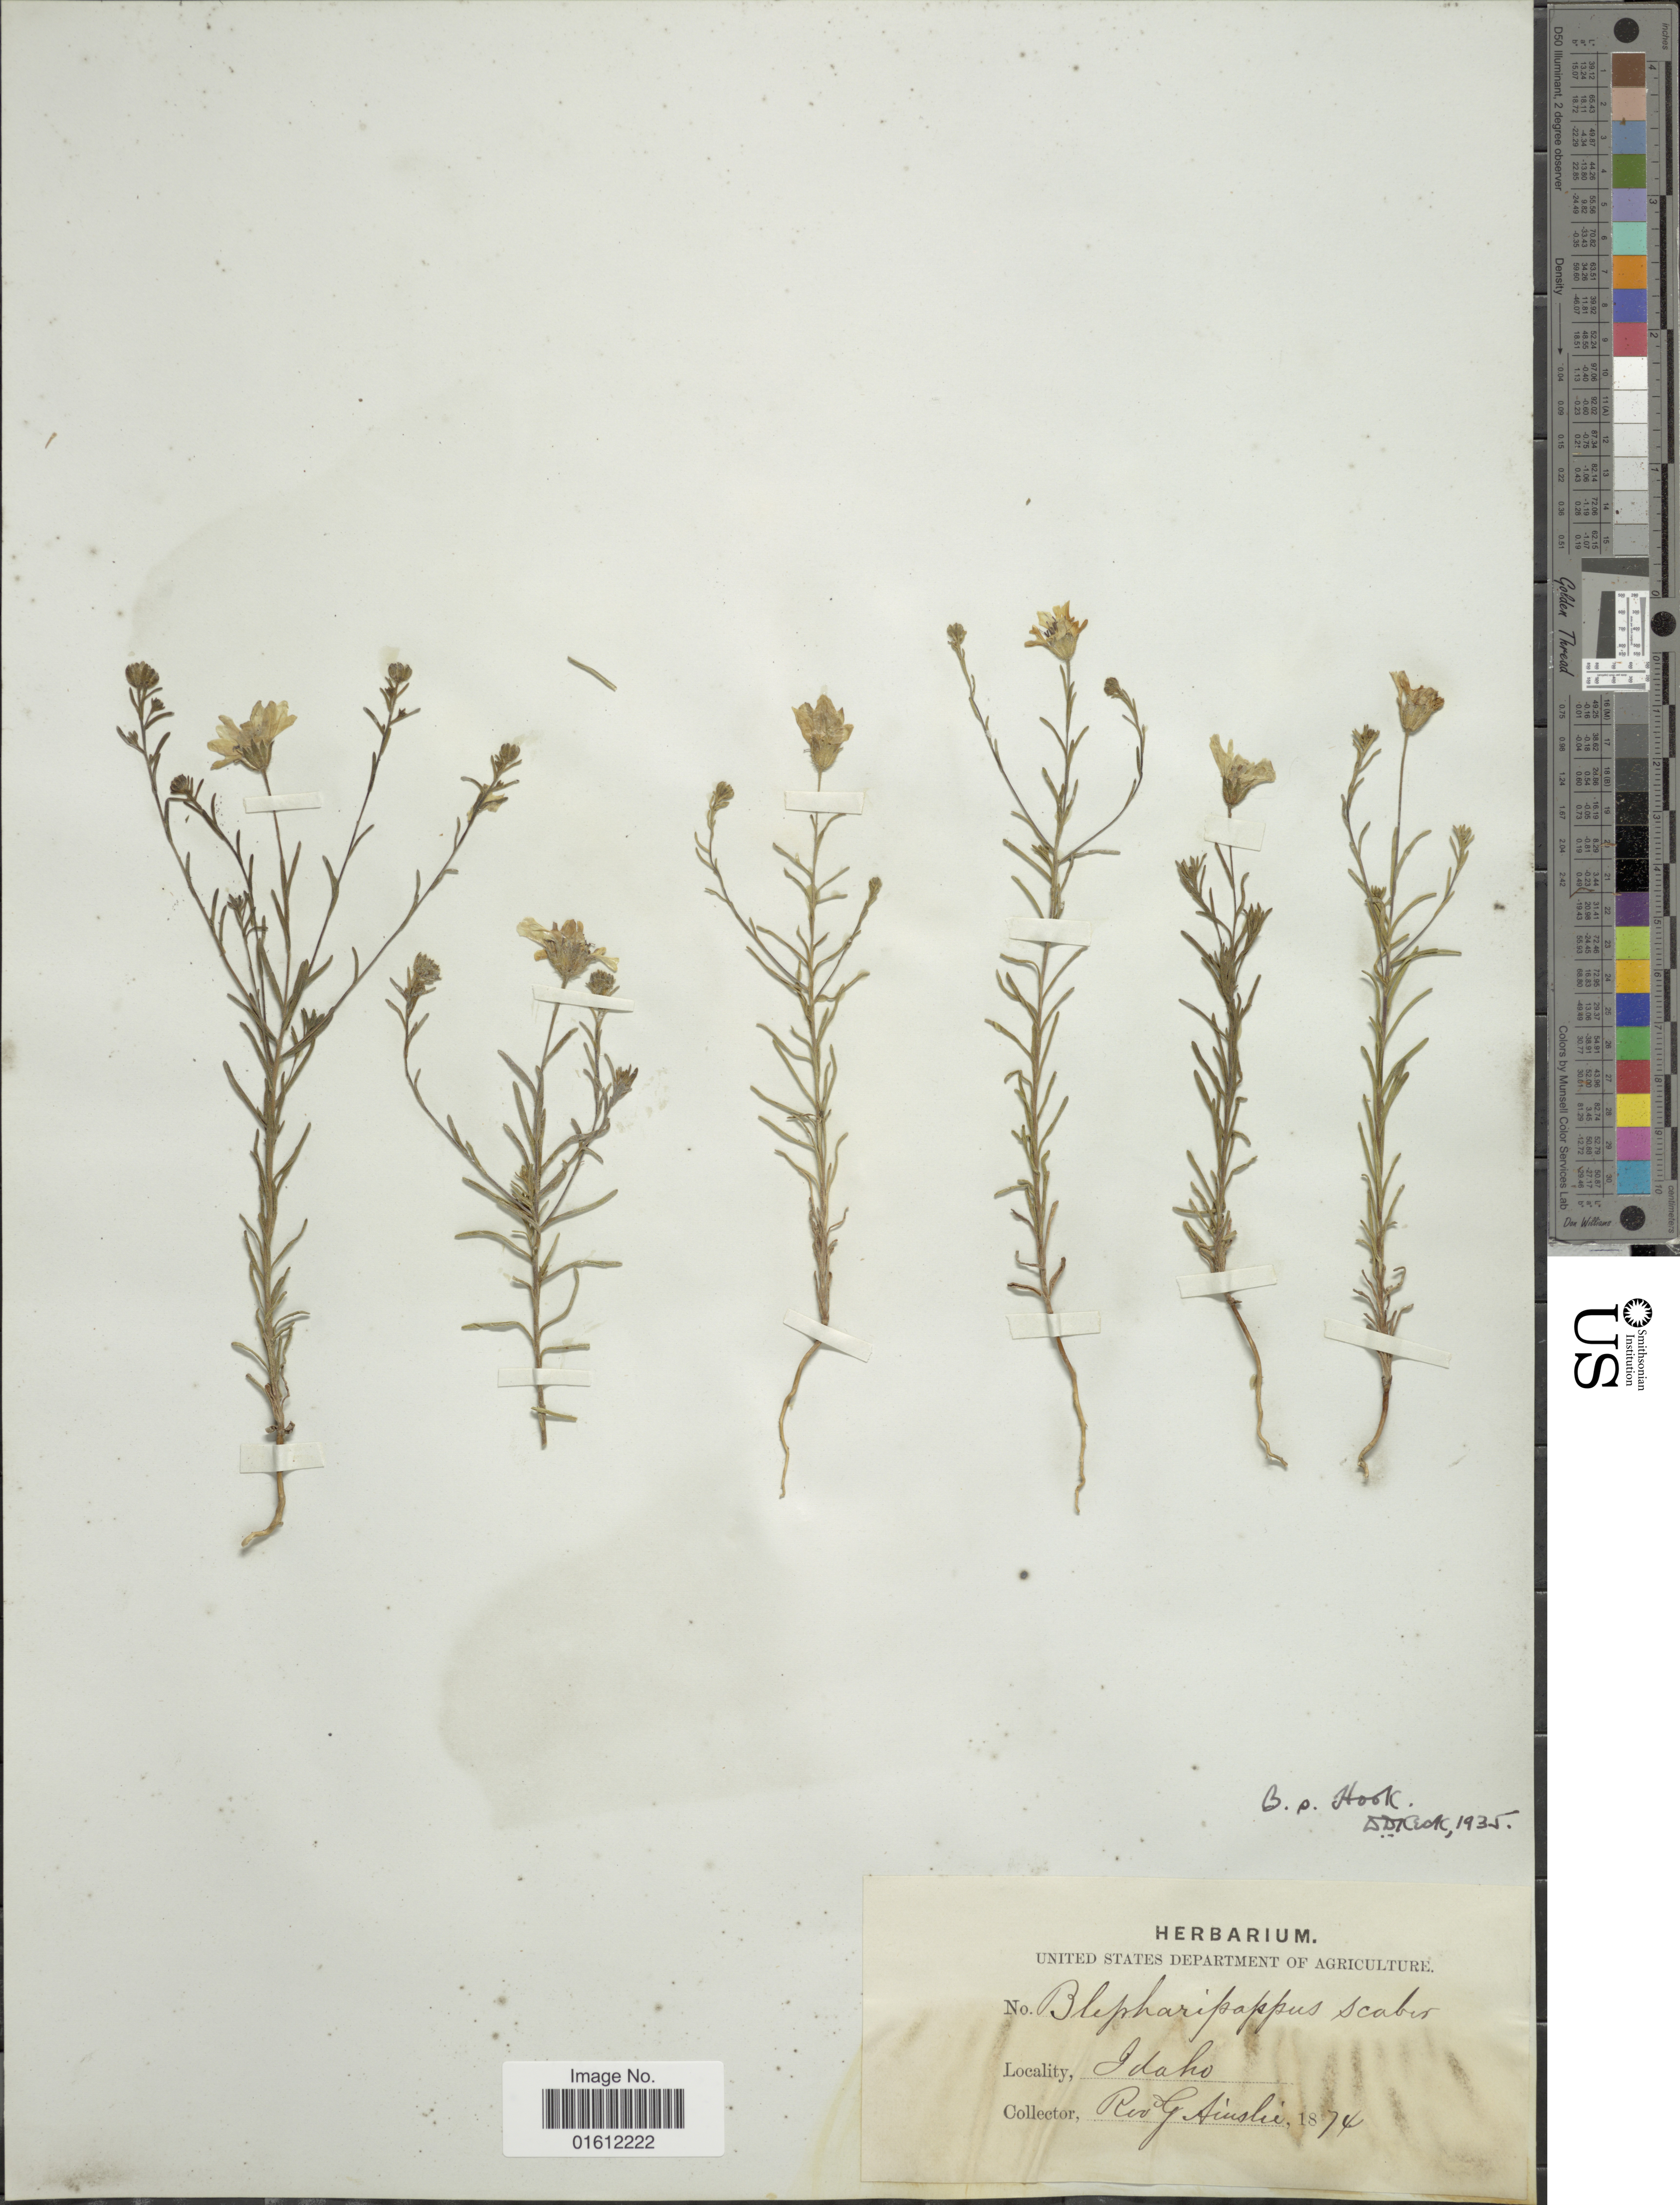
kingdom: Plantae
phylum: Tracheophyta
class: Magnoliopsida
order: Asterales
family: Asteraceae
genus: Blepharipappus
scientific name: Blepharipappus scaber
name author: Hook.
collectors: G. Ainslie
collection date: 1874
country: United States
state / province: Idaho